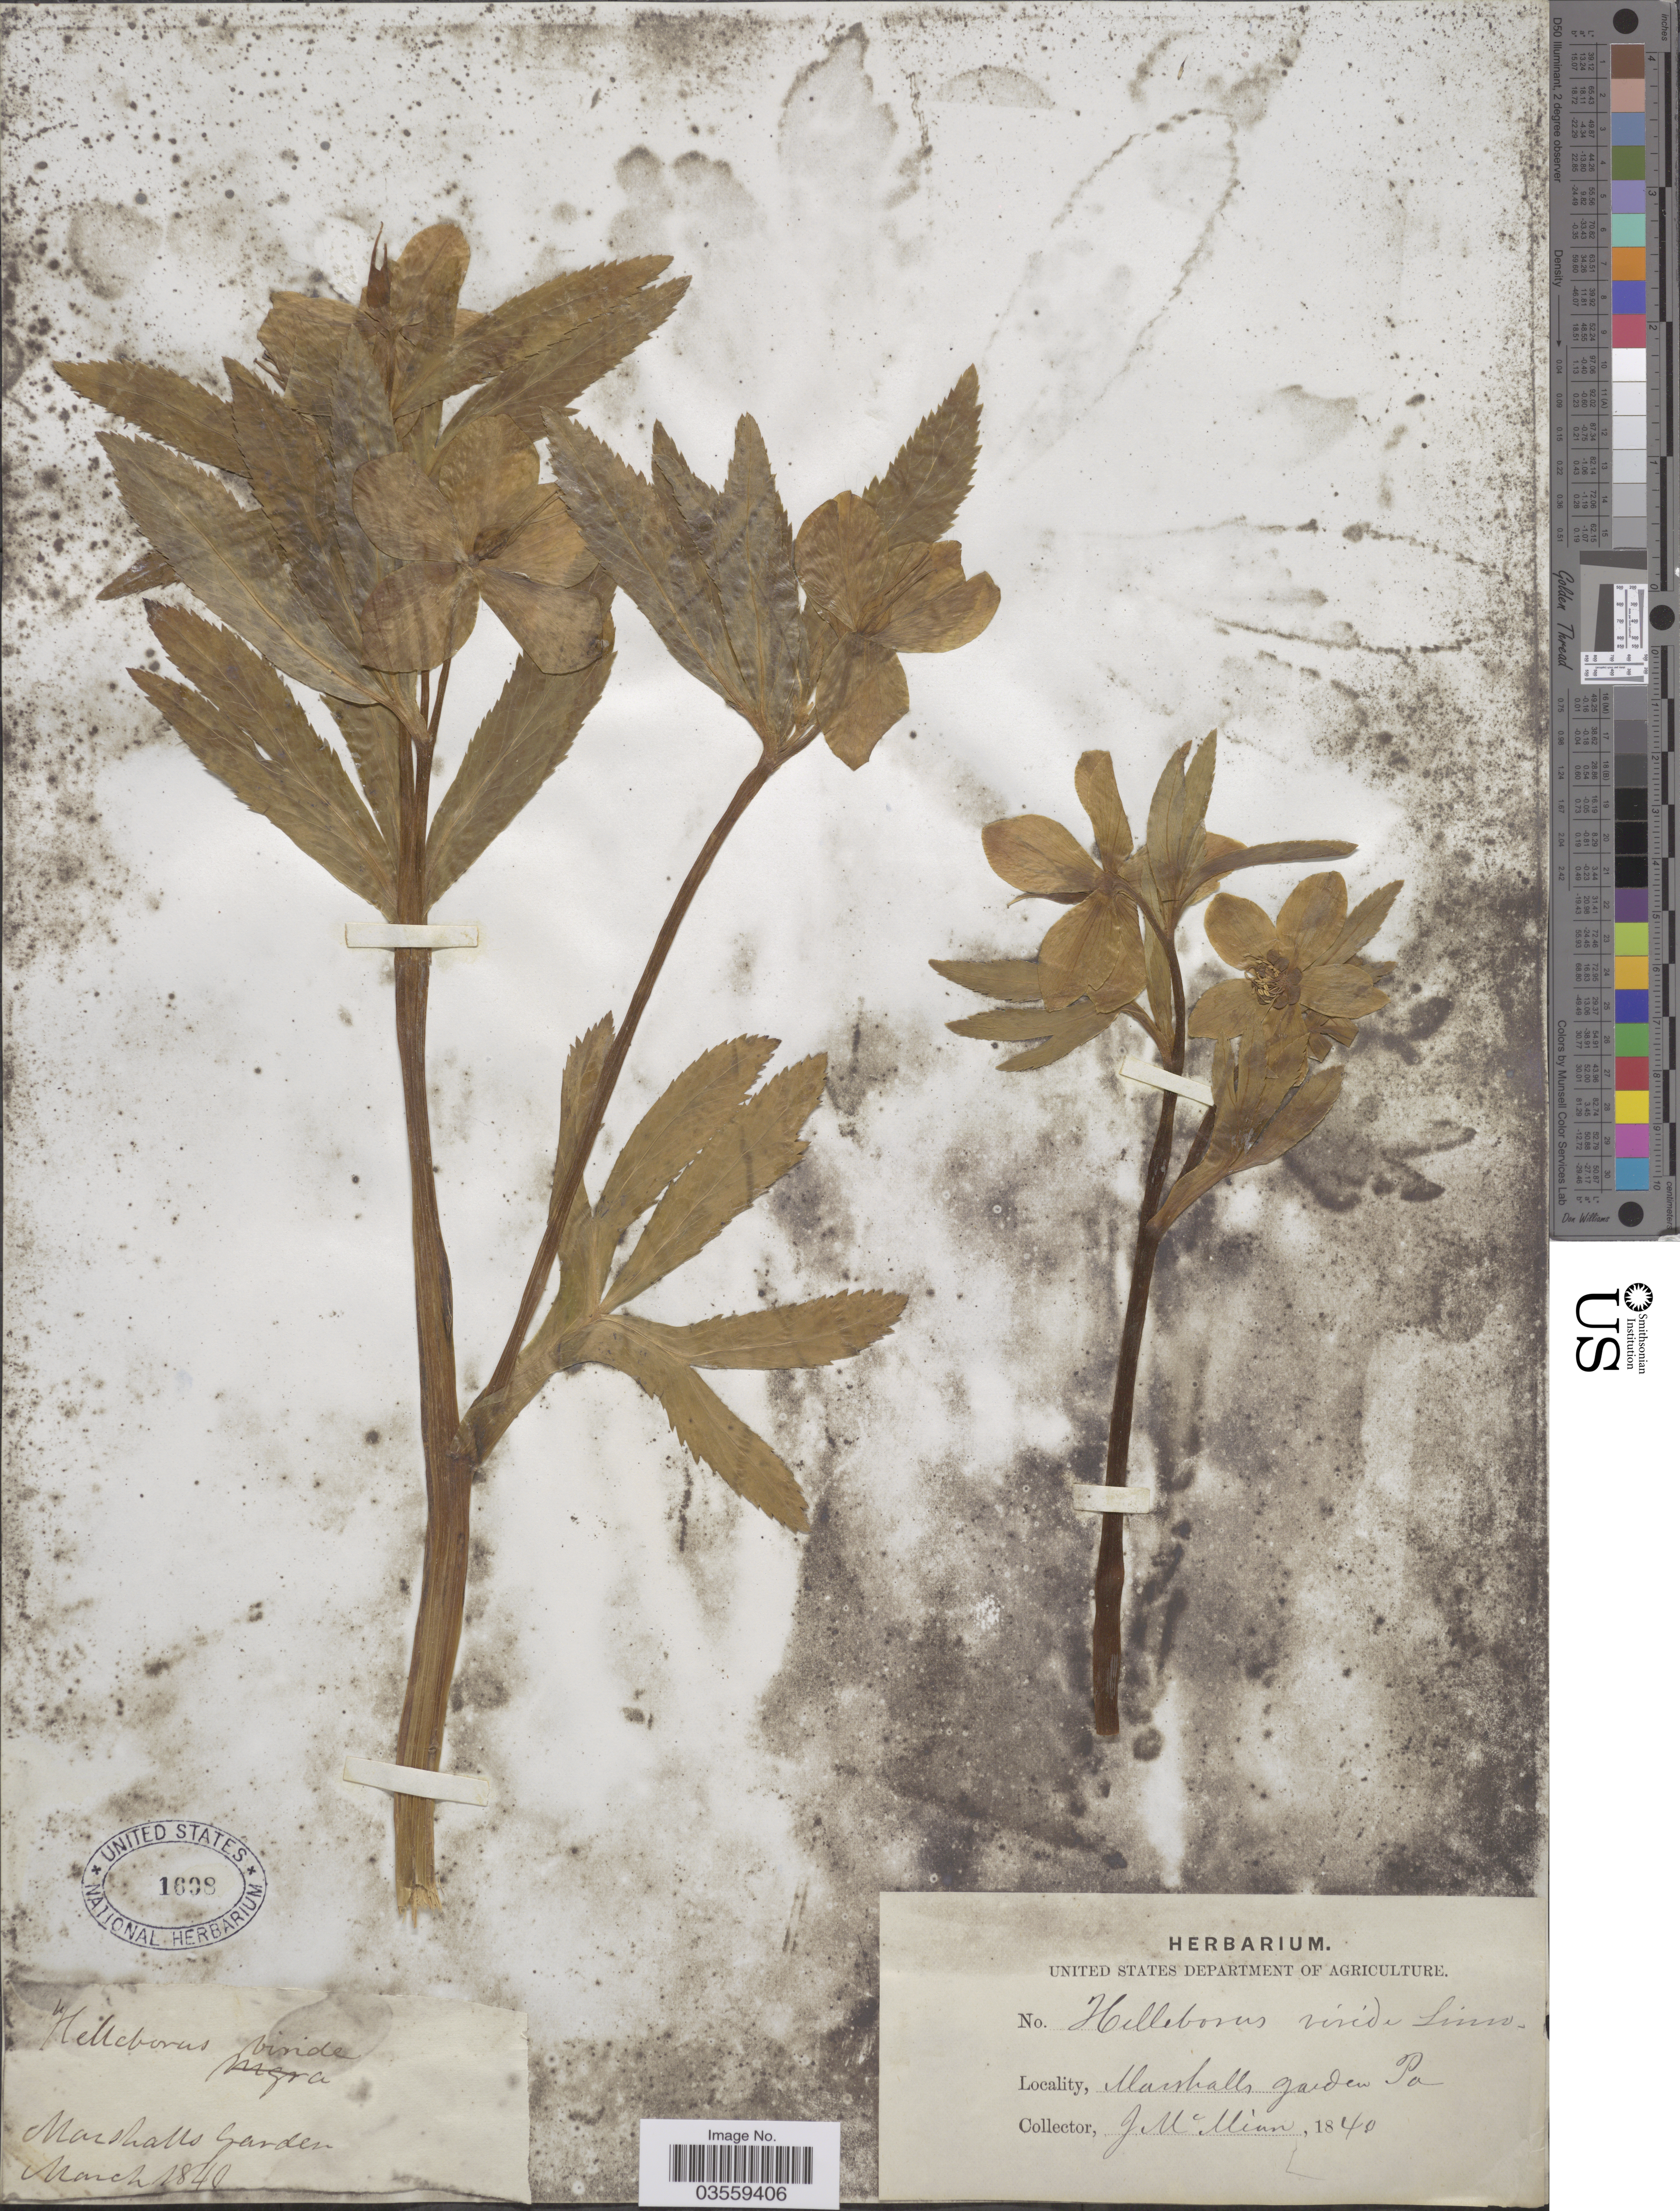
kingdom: Plantae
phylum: Tracheophyta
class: Magnoliopsida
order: Ranunculales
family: Ranunculaceae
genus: Helleborus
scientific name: Helleborus viridis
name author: L.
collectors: J. McMinn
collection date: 1840-03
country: United States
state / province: Pennsylvania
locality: Marshalls Garden.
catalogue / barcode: US 1608